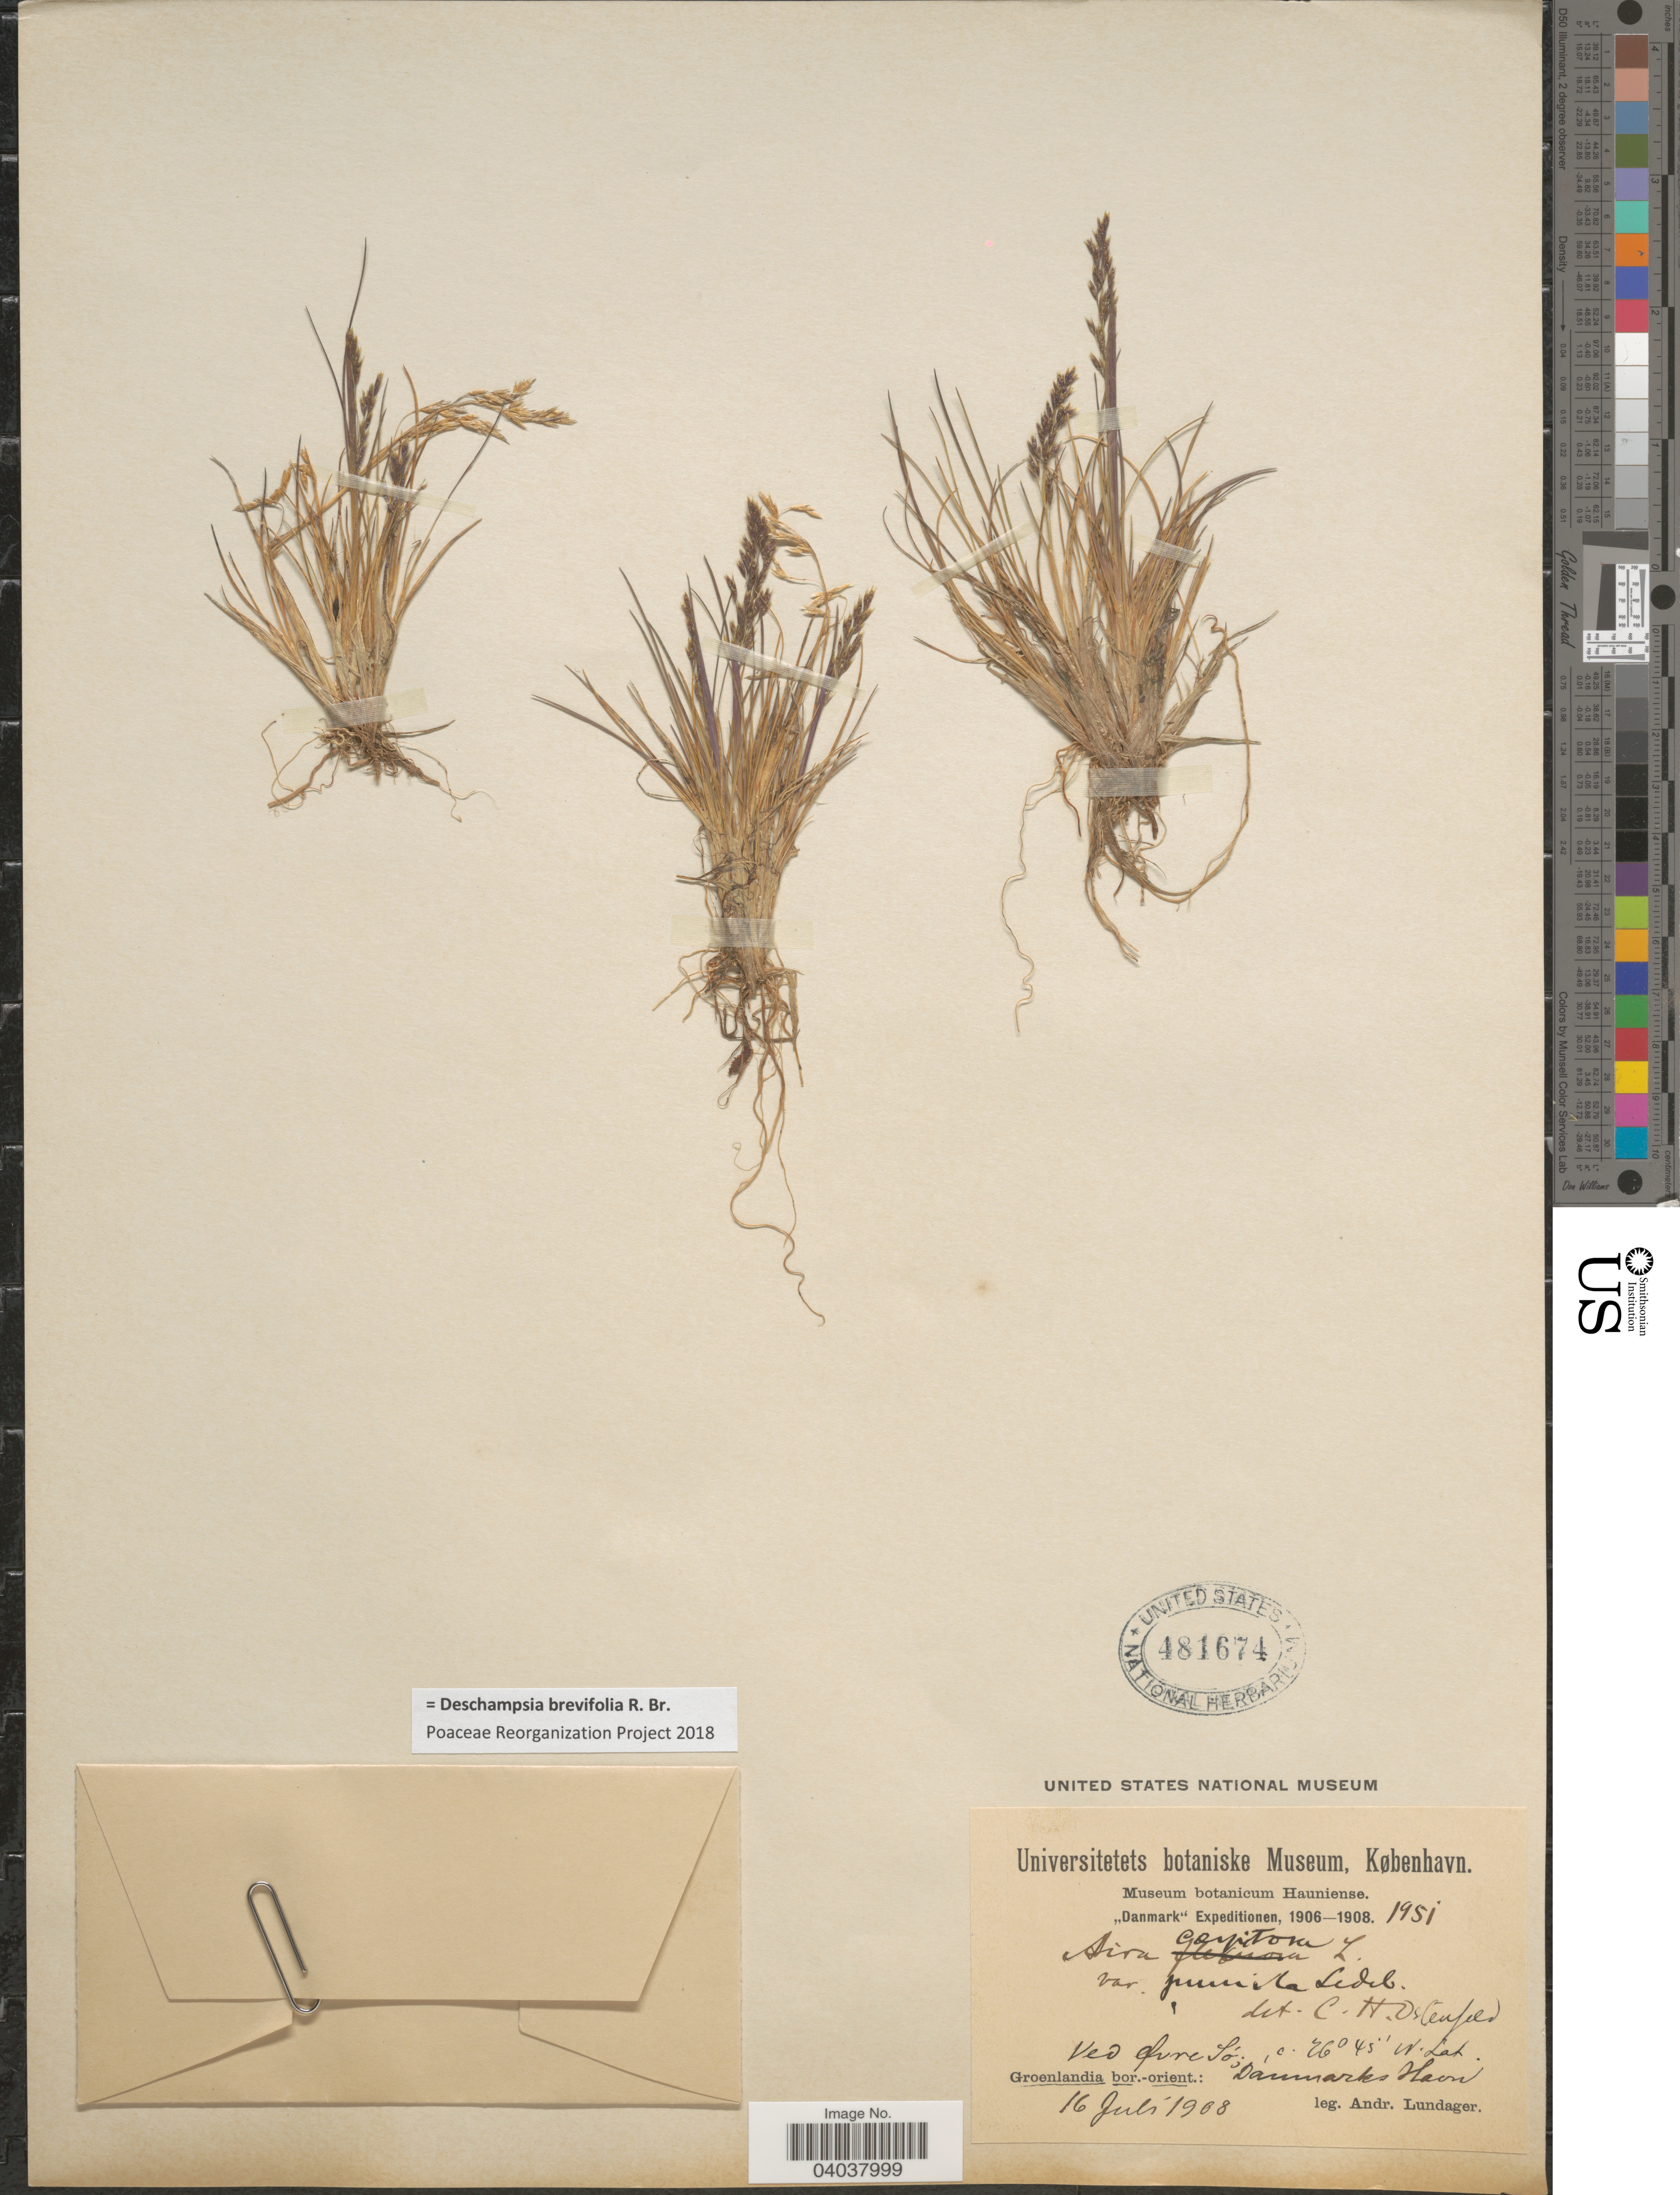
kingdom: Plantae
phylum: Tracheophyta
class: Liliopsida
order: Poales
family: Poaceae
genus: Deschampsia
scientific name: Deschampsia brevifolia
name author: R. Br. in Parry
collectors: A. Lundager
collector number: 1951 ?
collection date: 1908-07-16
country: Greenland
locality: Ved gluresó. Groenlandia bor.-orient.: Danmarks Havn.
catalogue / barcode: US 481674